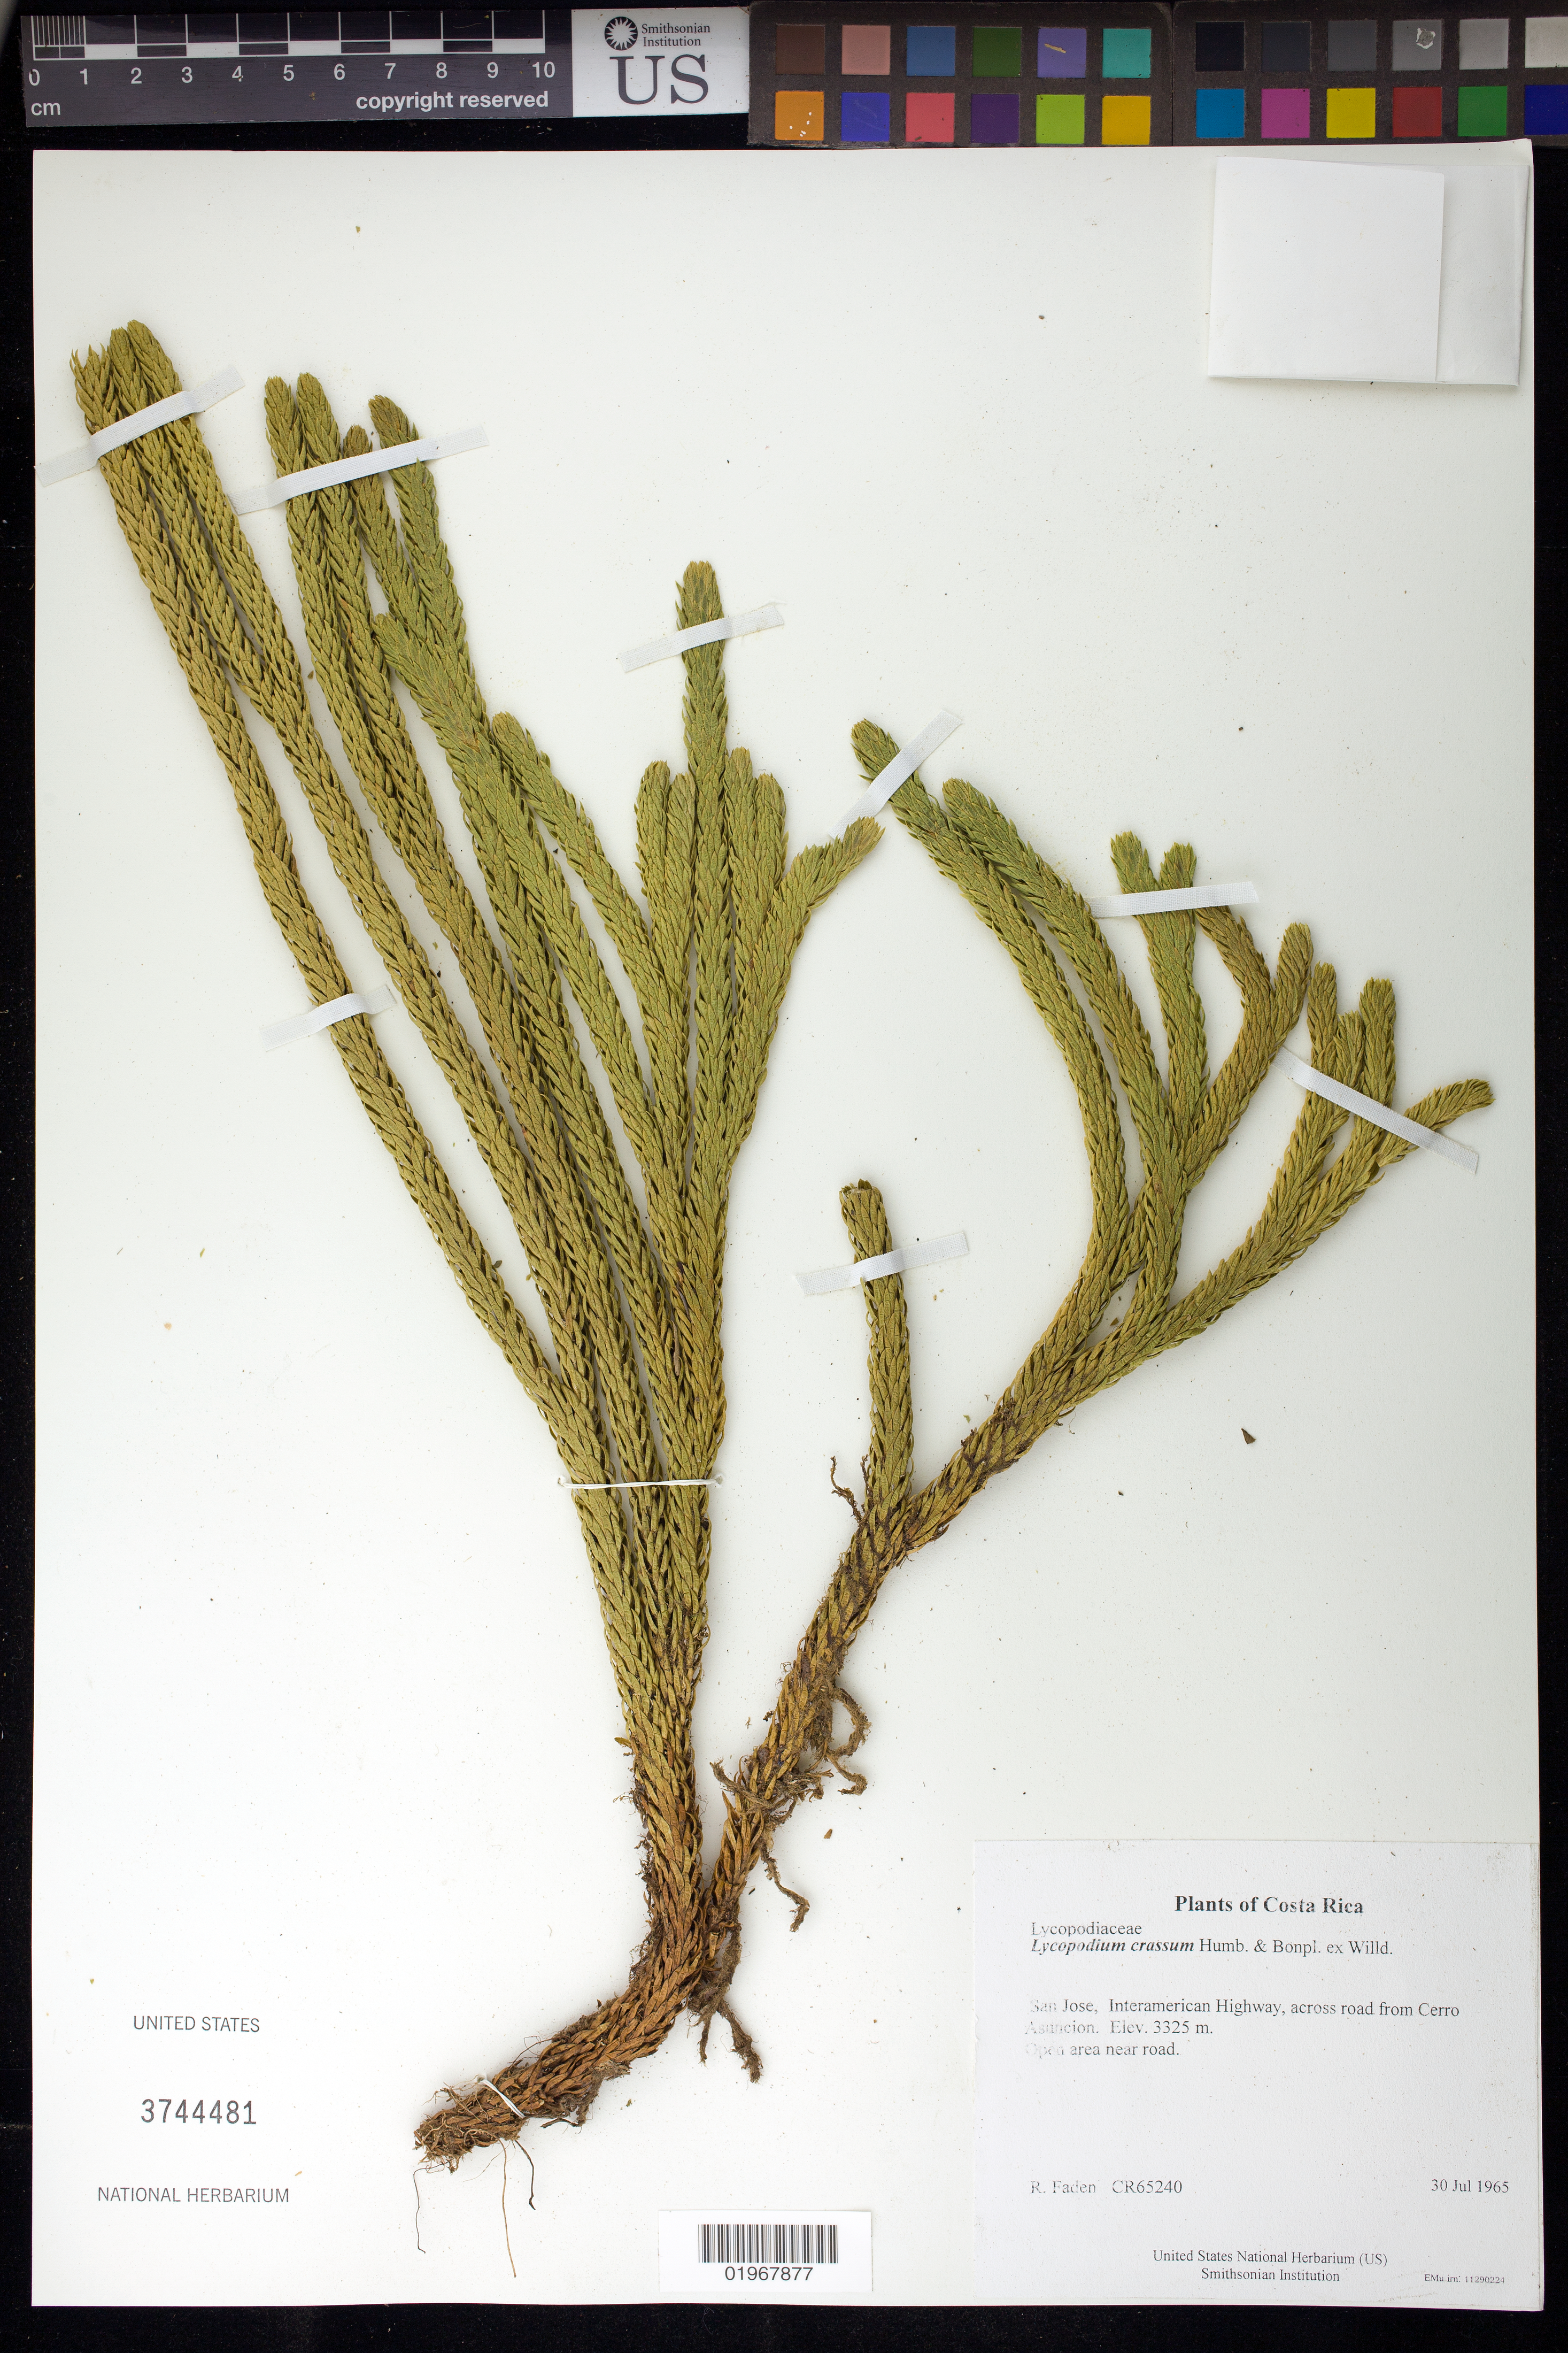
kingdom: Plantae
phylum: Tracheophyta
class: Lycopodiopsida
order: Lycopodiales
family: Lycopodiaceae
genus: Phlegmariurus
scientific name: Phlegmariurus crassus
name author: (Humb. & Bonpl. ex Willd.) B. Øllg.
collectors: R. B. Faden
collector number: CR65240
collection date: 1965-07-30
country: Costa Rica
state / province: San Jose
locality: Interamerican Highway, across road from Cerro Asuncion.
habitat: Open area near road.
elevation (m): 3325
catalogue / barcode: US 3744481